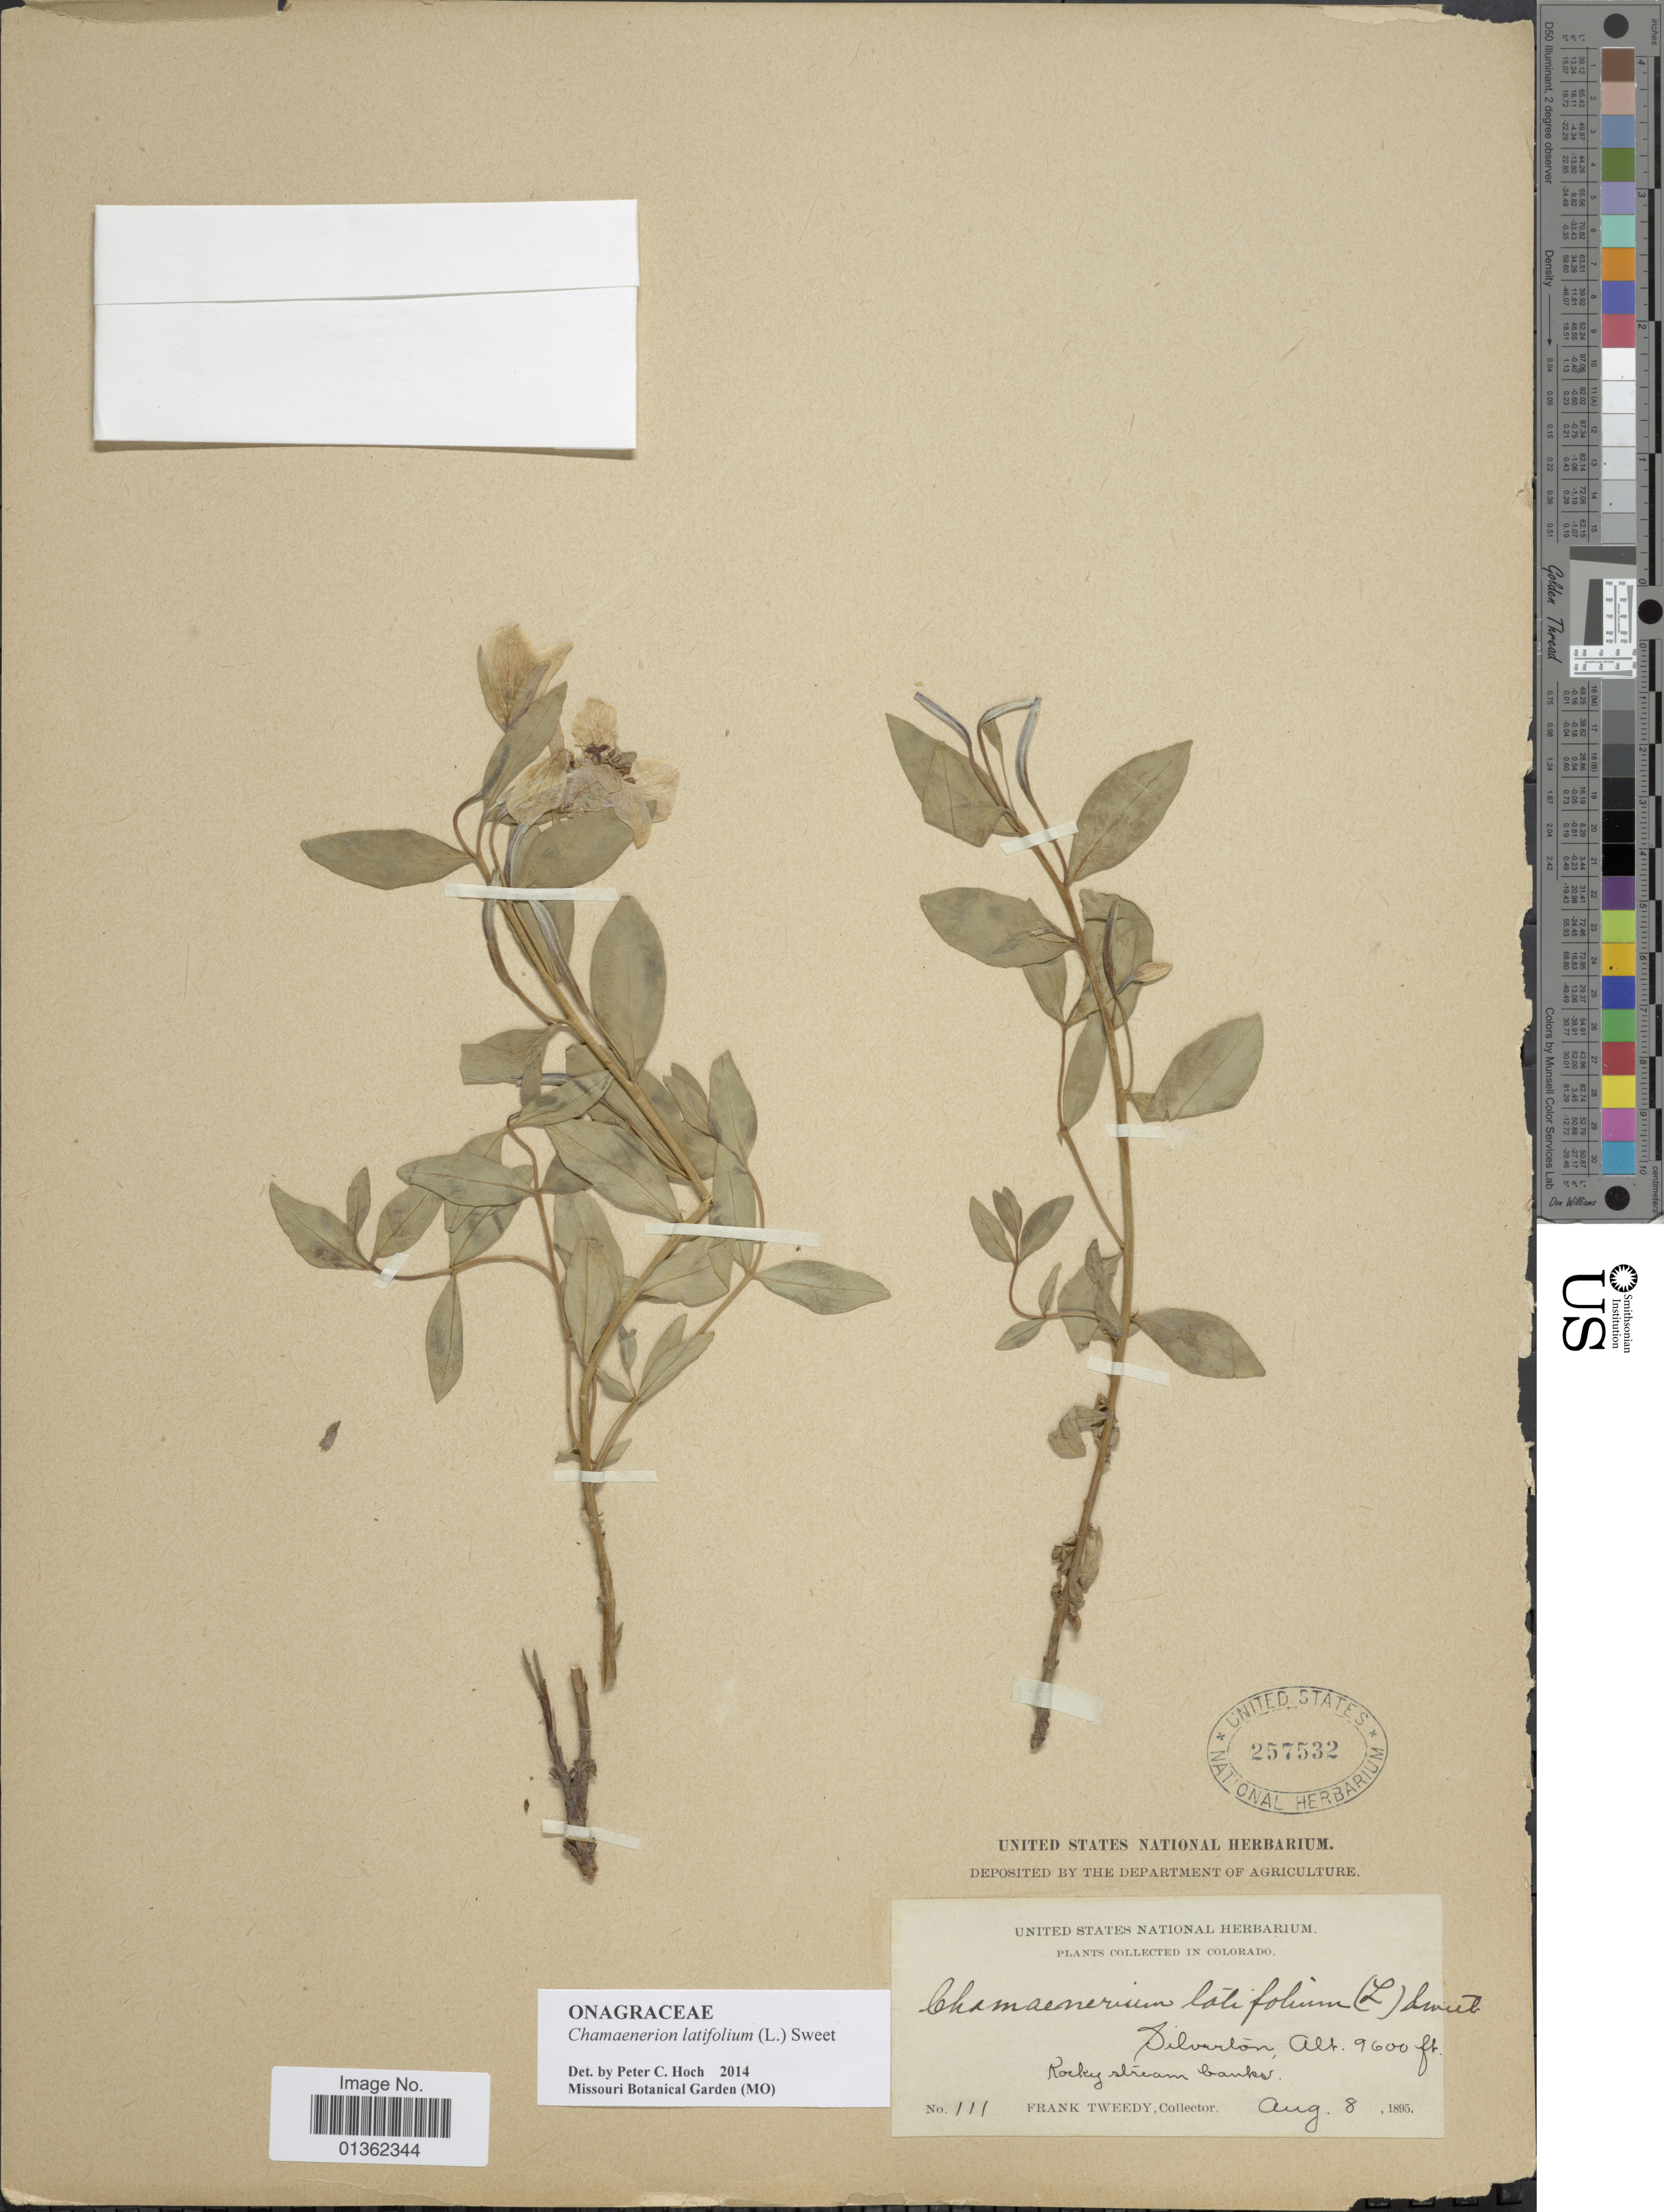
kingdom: Plantae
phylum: Tracheophyta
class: Magnoliopsida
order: Myrtales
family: Onagraceae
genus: Chamaenerion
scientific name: Chamaenerion latifolium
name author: (L.) Th. Fr. & Lange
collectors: F. Tweedy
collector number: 111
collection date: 1895-08-08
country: United States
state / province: Colorado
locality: Silverton, Rocky stream banks.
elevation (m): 2926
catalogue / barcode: US 257532